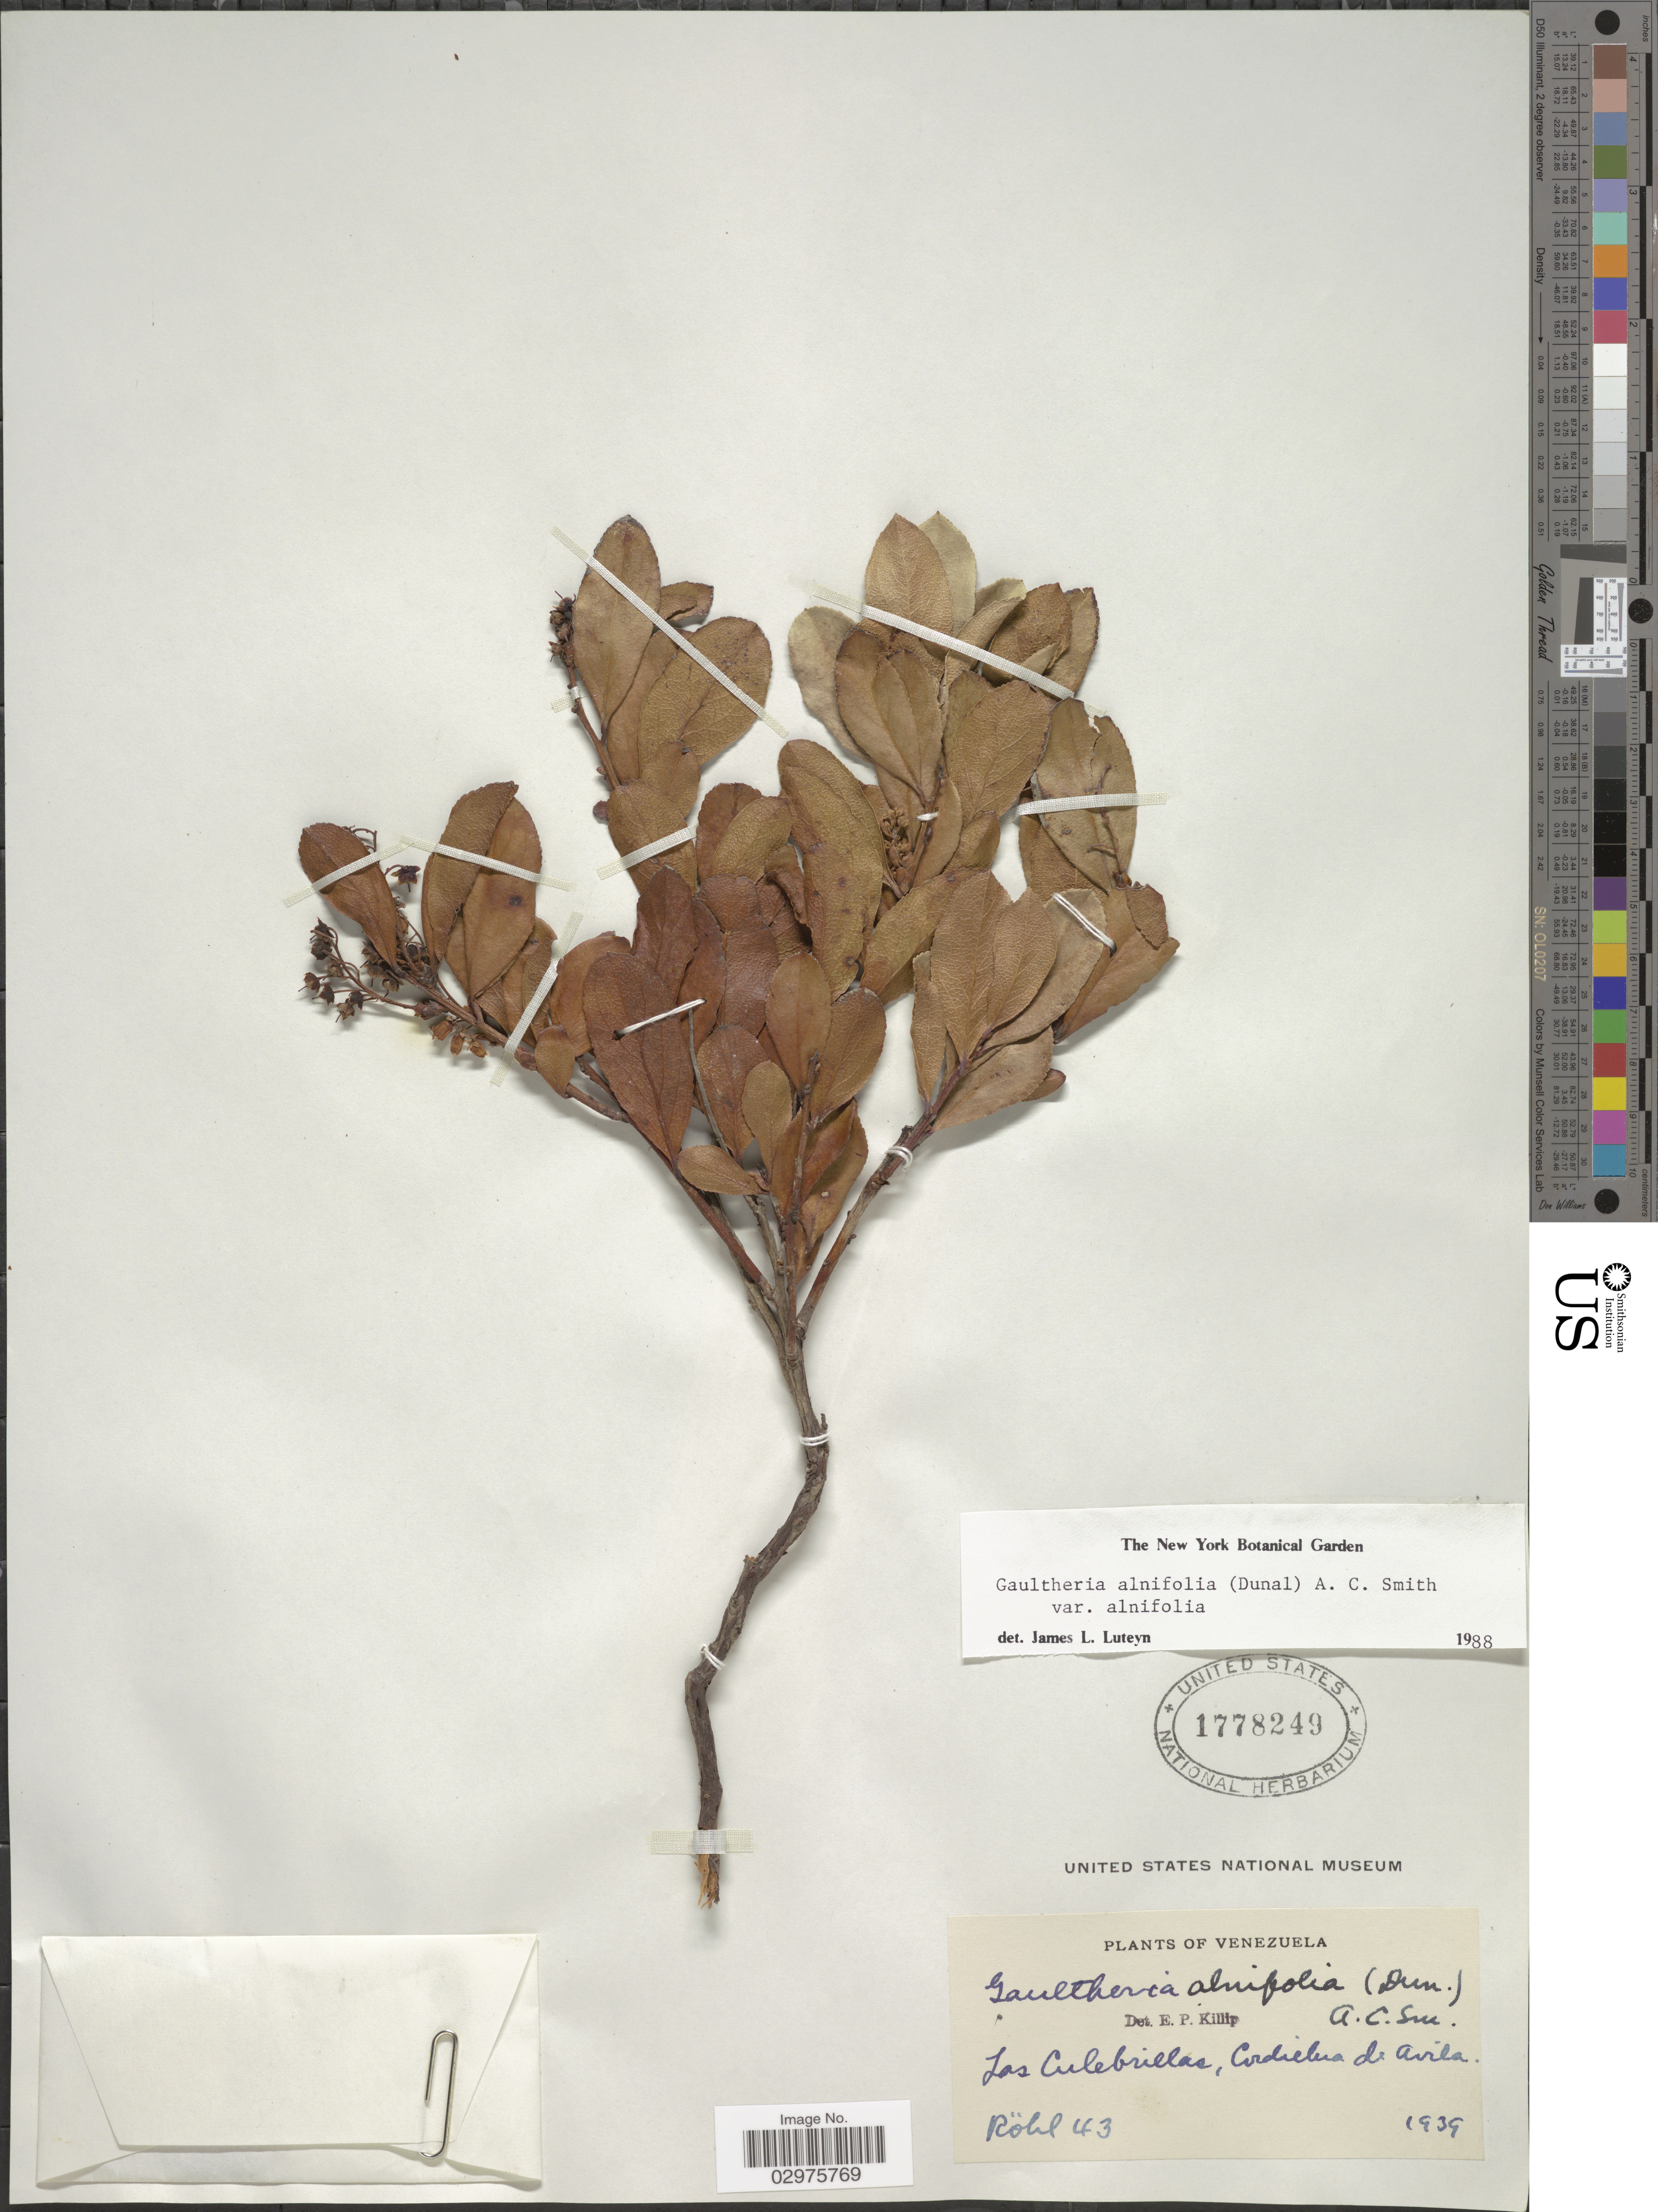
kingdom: Plantae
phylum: Tracheophyta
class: Magnoliopsida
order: Ericales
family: Ericaceae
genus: Gaultheria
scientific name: Gaultheria alnifolia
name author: (Dunal) A.C. Sm.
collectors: Röhl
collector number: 43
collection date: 1939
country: Venezuela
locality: Las Culebrillas, Cordillera de Avila.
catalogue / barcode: US 1778249